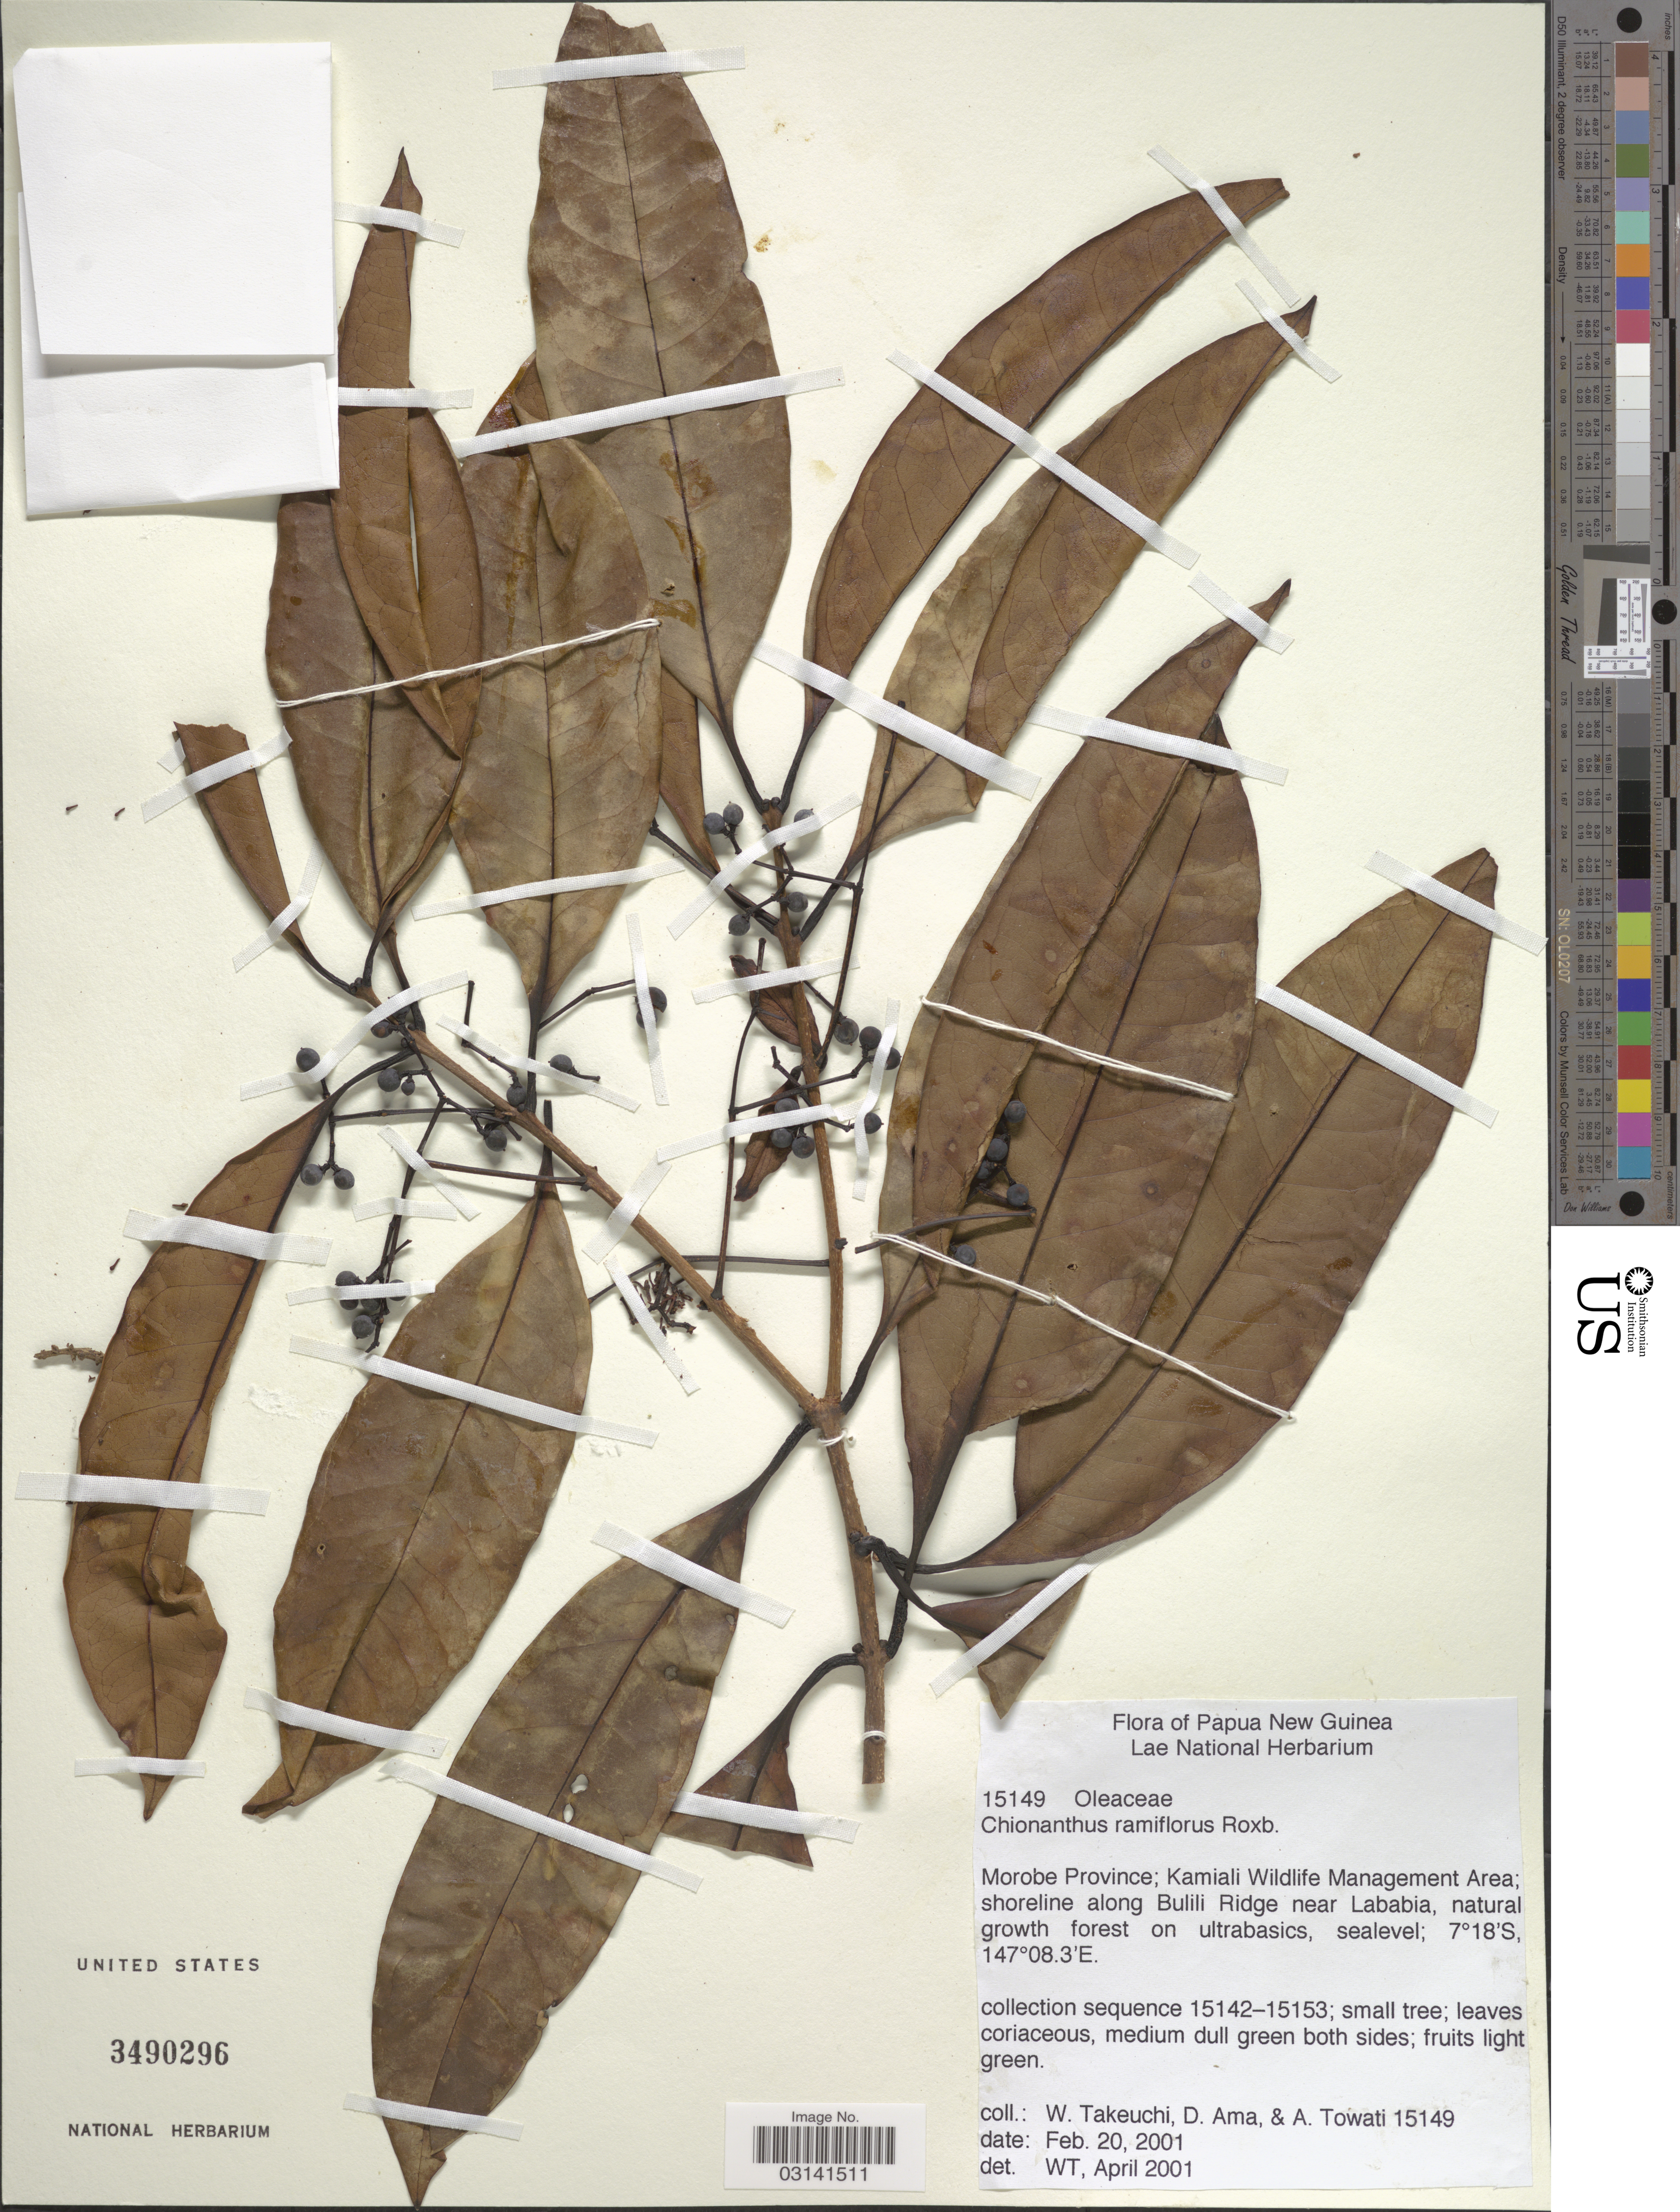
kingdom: Plantae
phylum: Tracheophyta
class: Magnoliopsida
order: Lamiales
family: Oleaceae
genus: Chionanthus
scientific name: Chionanthus ramiflorus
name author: Roxb.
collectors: W. Takeuchi, D. Ama & A. Towati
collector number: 15149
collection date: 2001-02-20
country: Papua New Guinea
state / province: Morobe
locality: Kamiali Wildlife Management Area; shoreline along Bulili Ridge near Lababia.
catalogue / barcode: US 3490296